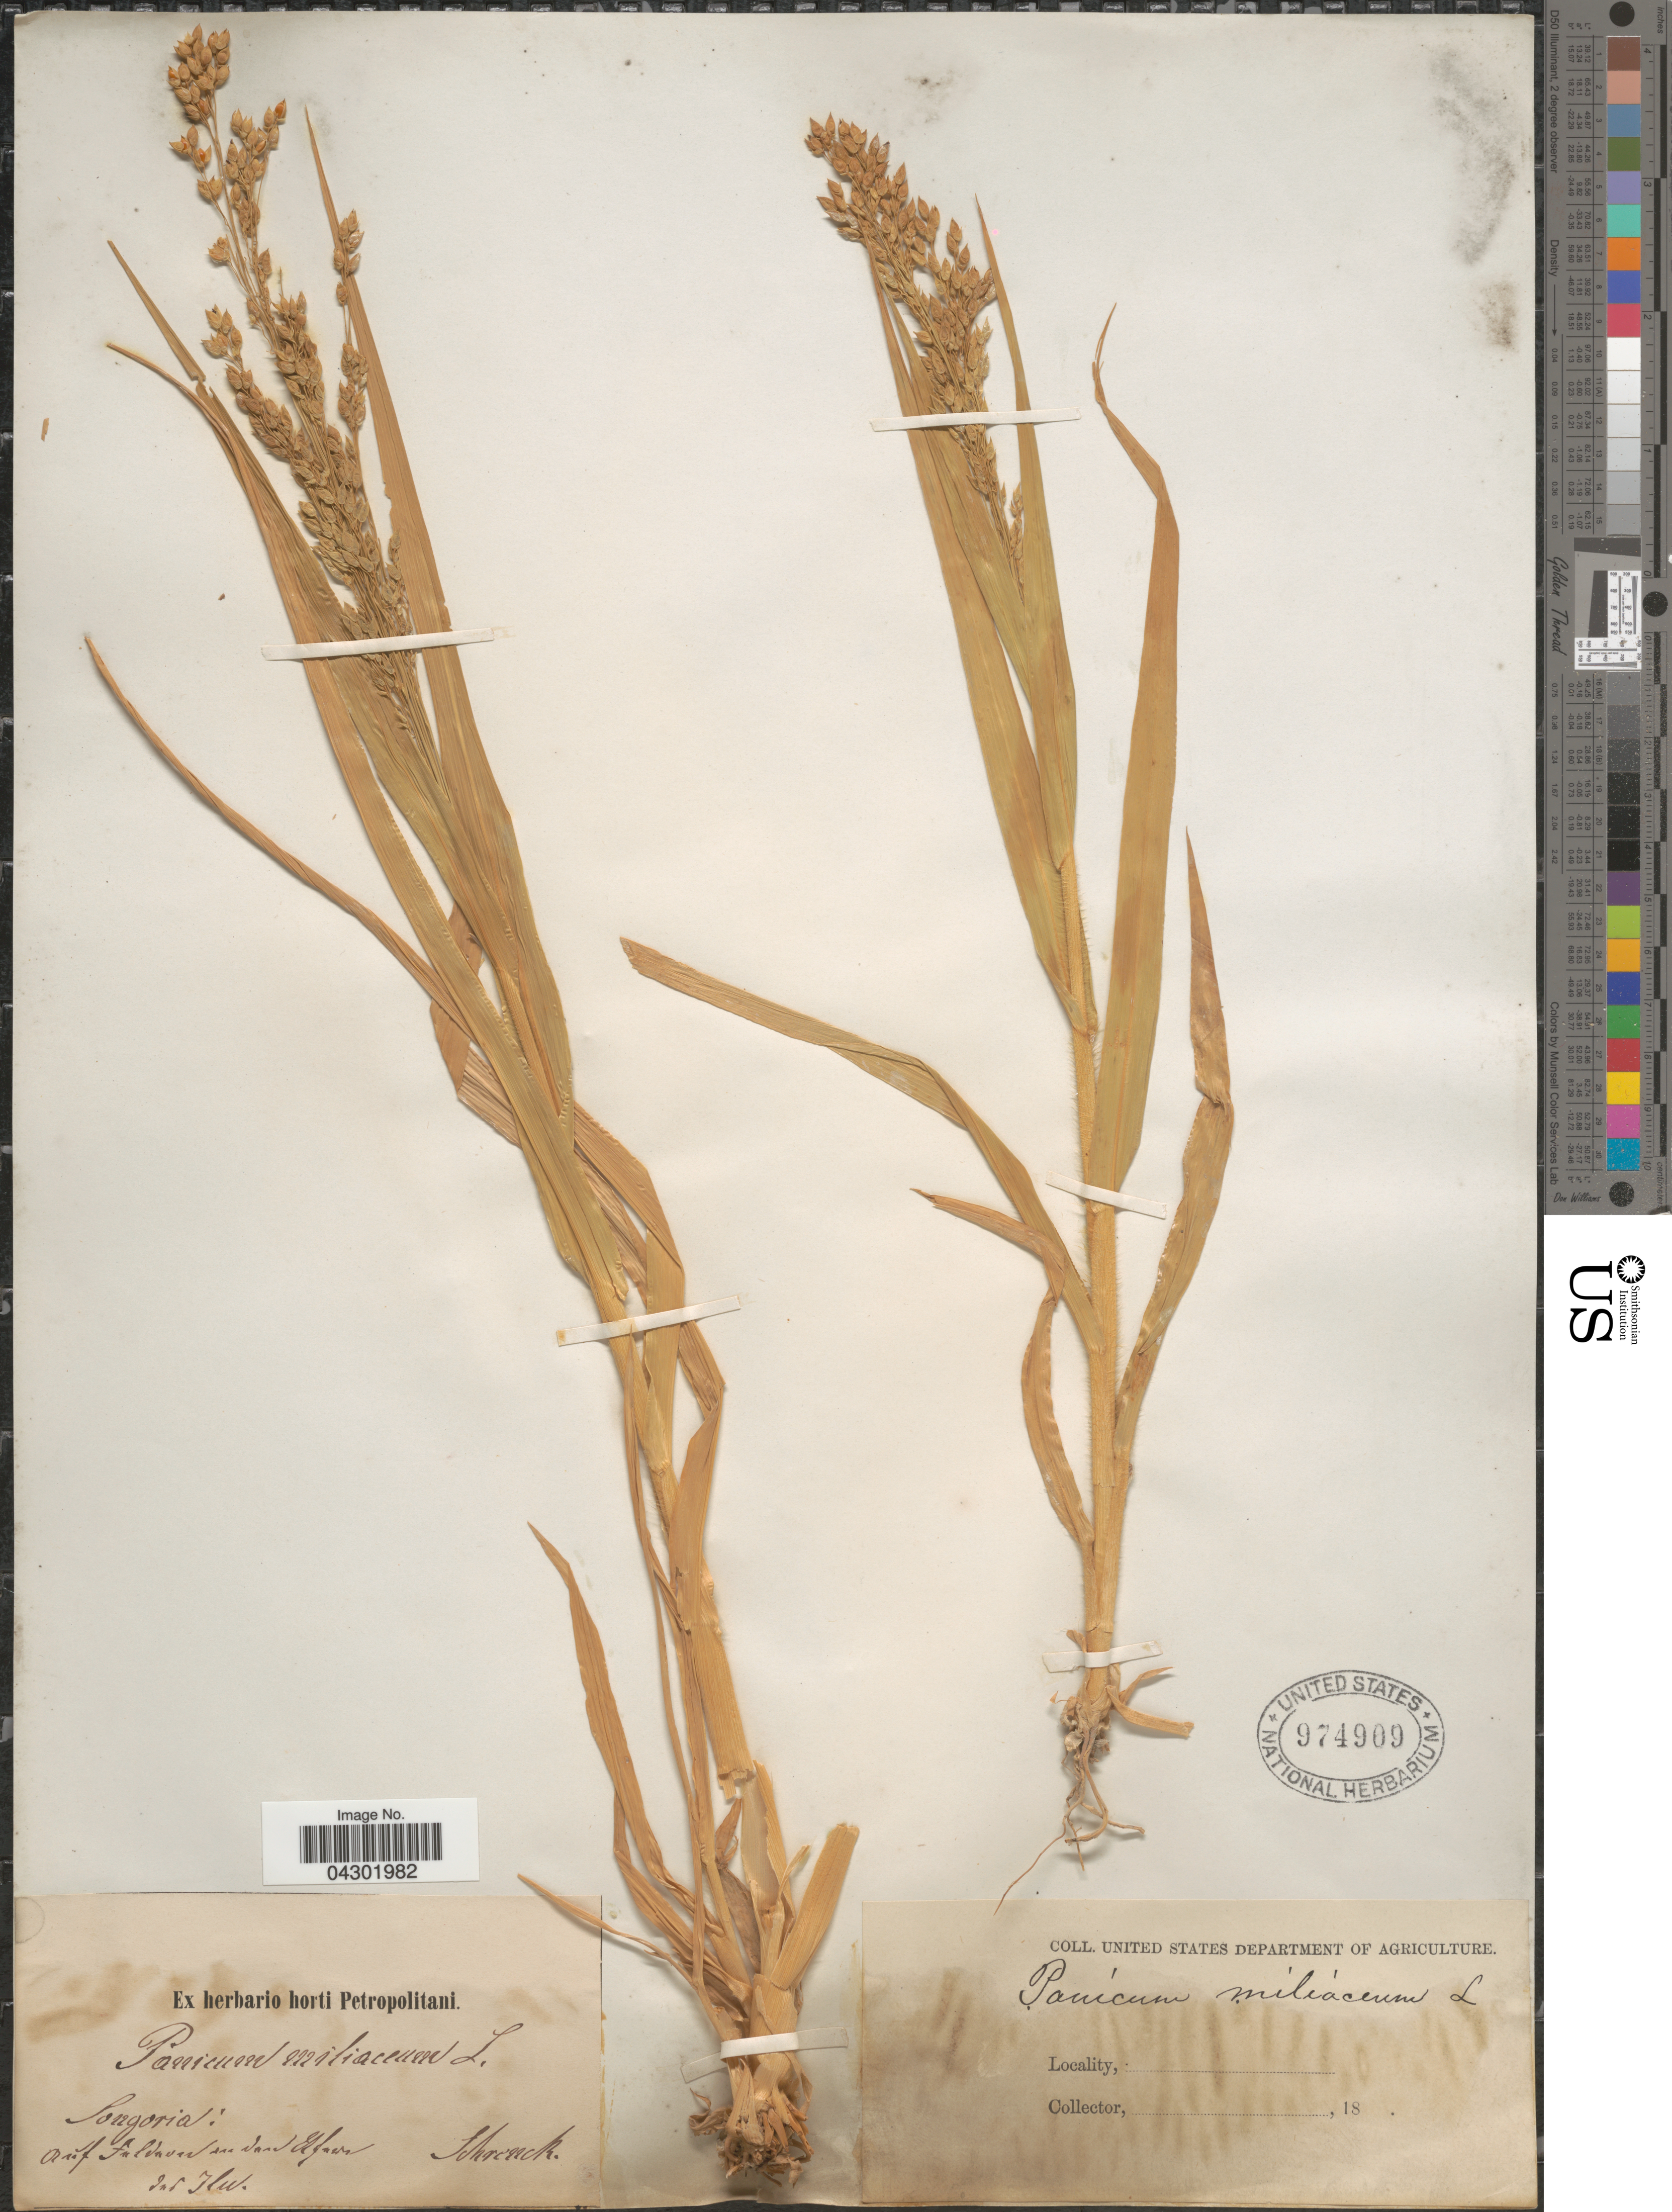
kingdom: Plantae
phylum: Tracheophyta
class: Liliopsida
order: Poales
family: Poaceae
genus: Panicum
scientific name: Panicum miliaceum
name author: L.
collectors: -- Schrenck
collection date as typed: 18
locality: Songoria: Auf Inldavar a vard Afadr. [interpreted] Ind Flu. [interpreted]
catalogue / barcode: US 974909